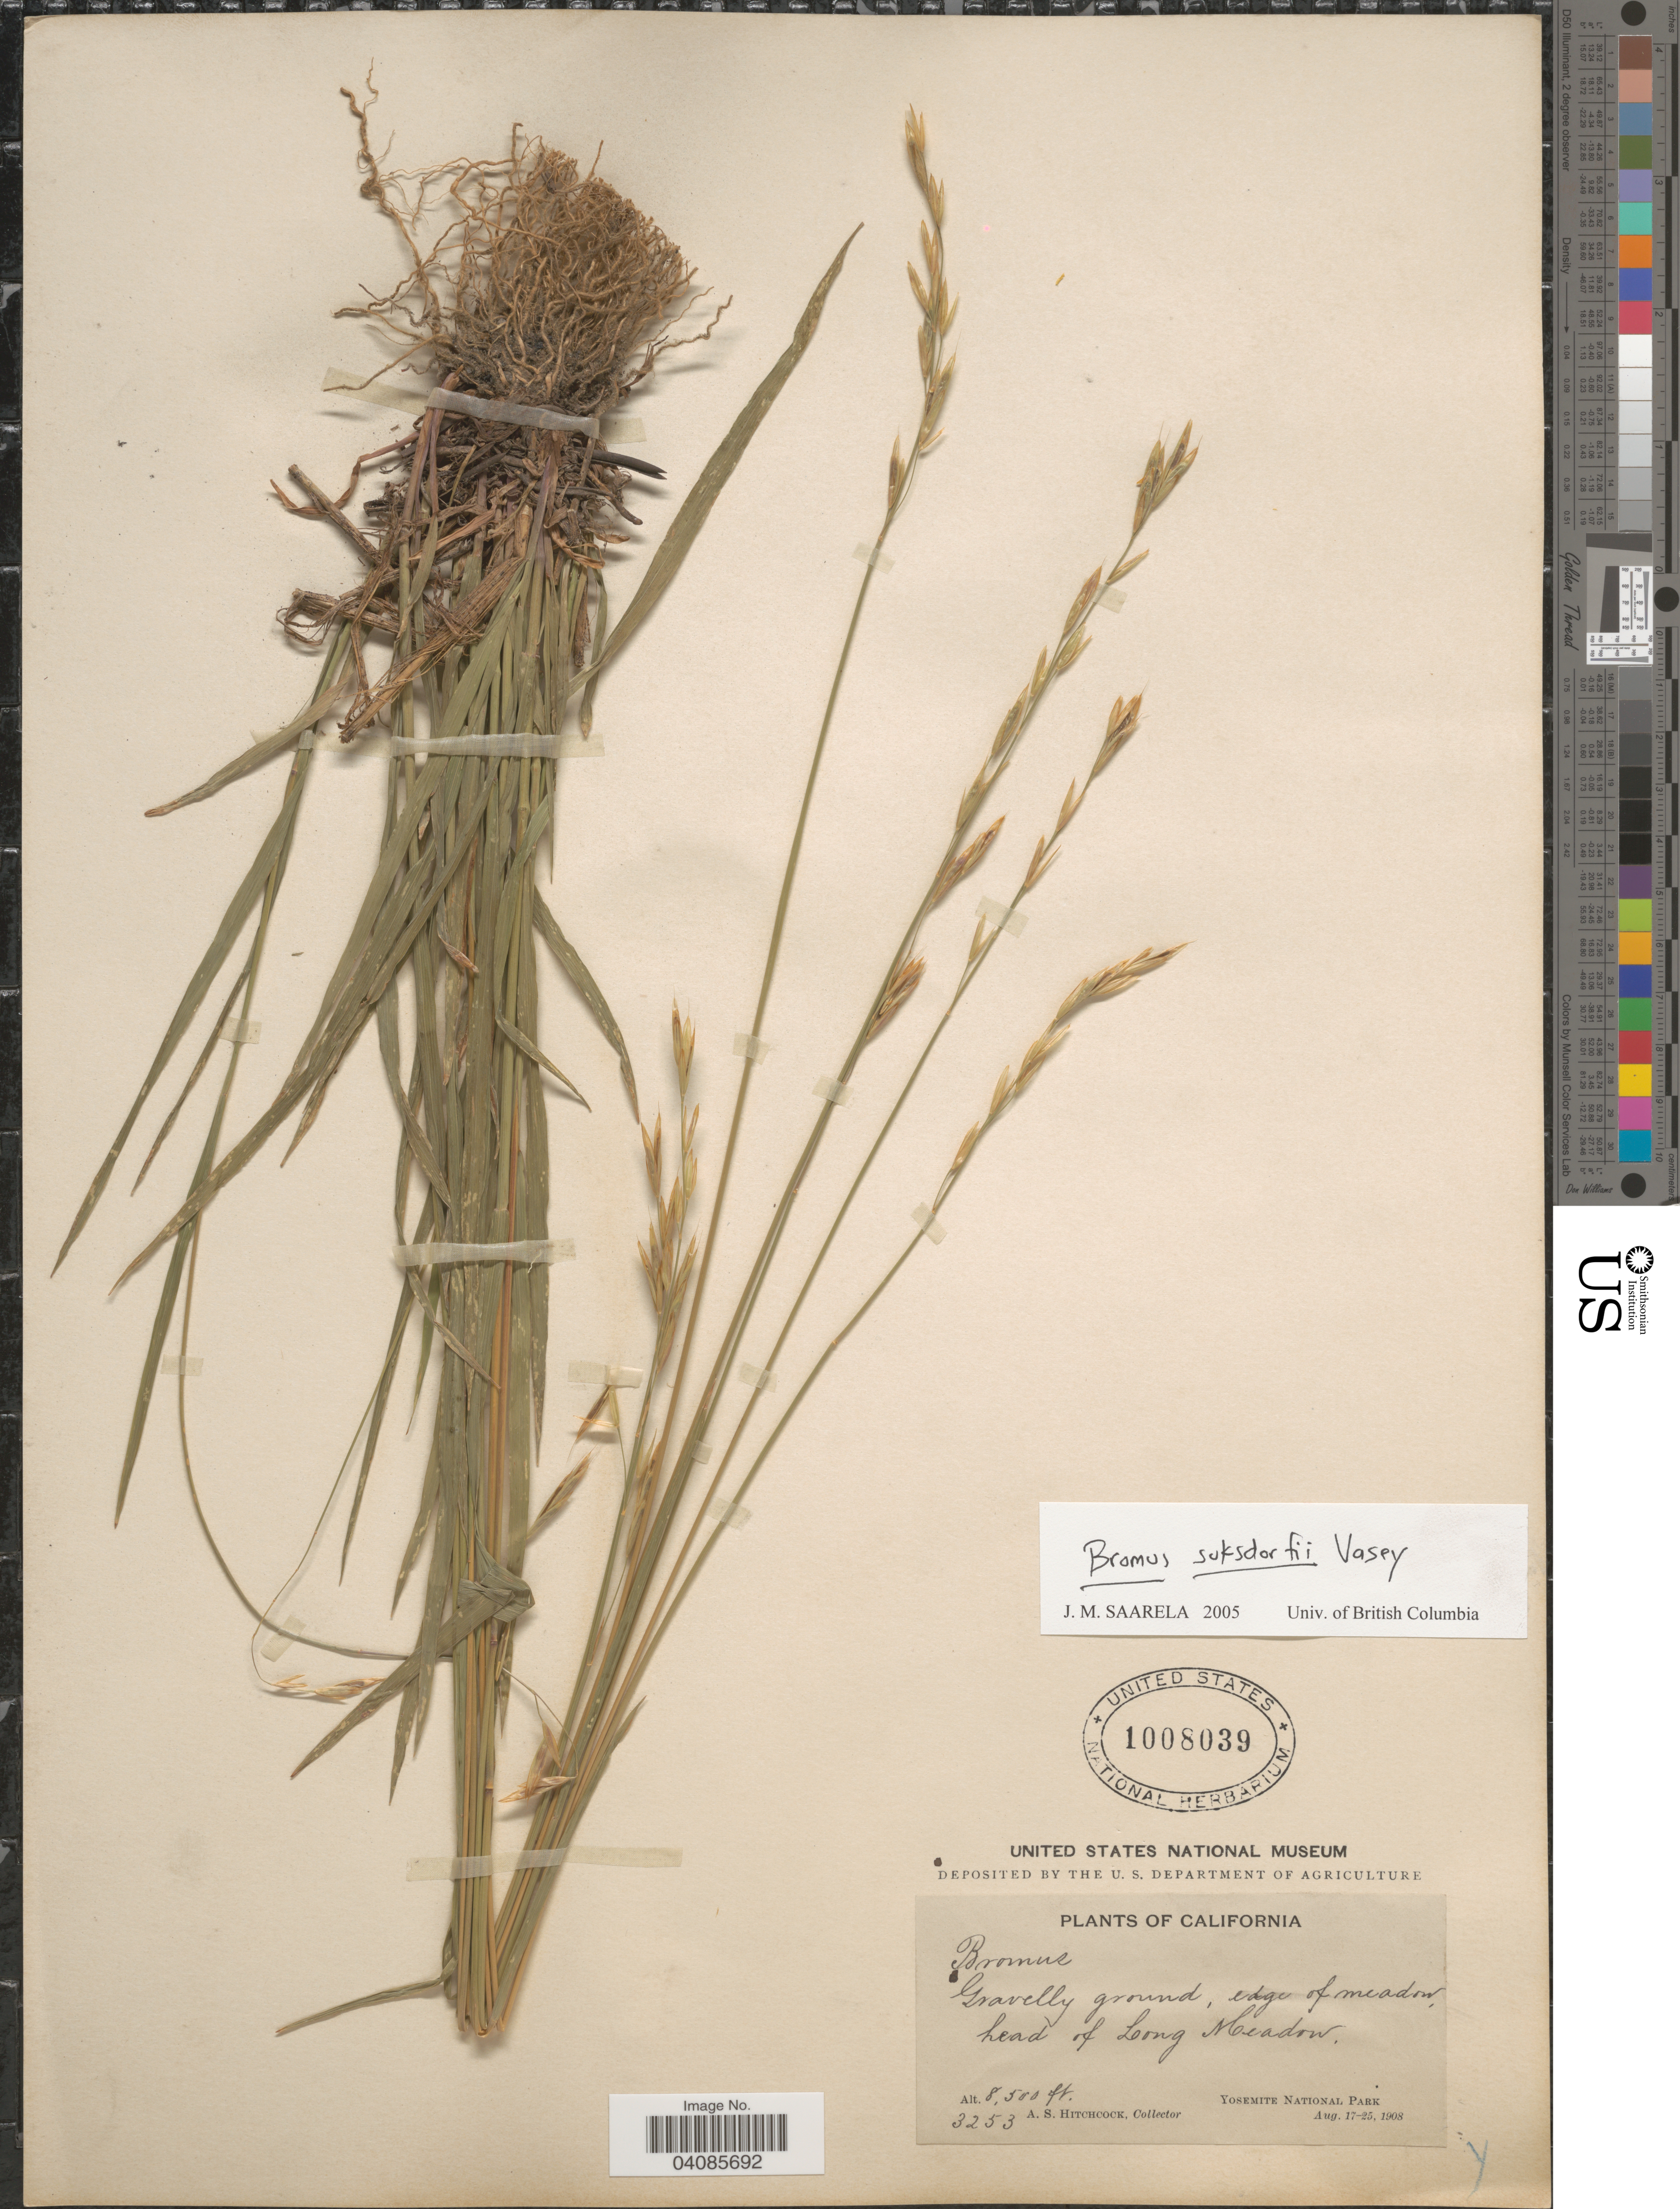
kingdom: Plantae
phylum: Tracheophyta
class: Liliopsida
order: Poales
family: Poaceae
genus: Bromus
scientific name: Bromus suksdorfii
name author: Vasey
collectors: A. S. Hitchcock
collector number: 3253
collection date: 1908-08-17/1908-08-25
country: United States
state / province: California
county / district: Mariposa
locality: Head of Long Meadow. Yosemite National Park.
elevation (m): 2591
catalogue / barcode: US 1008039